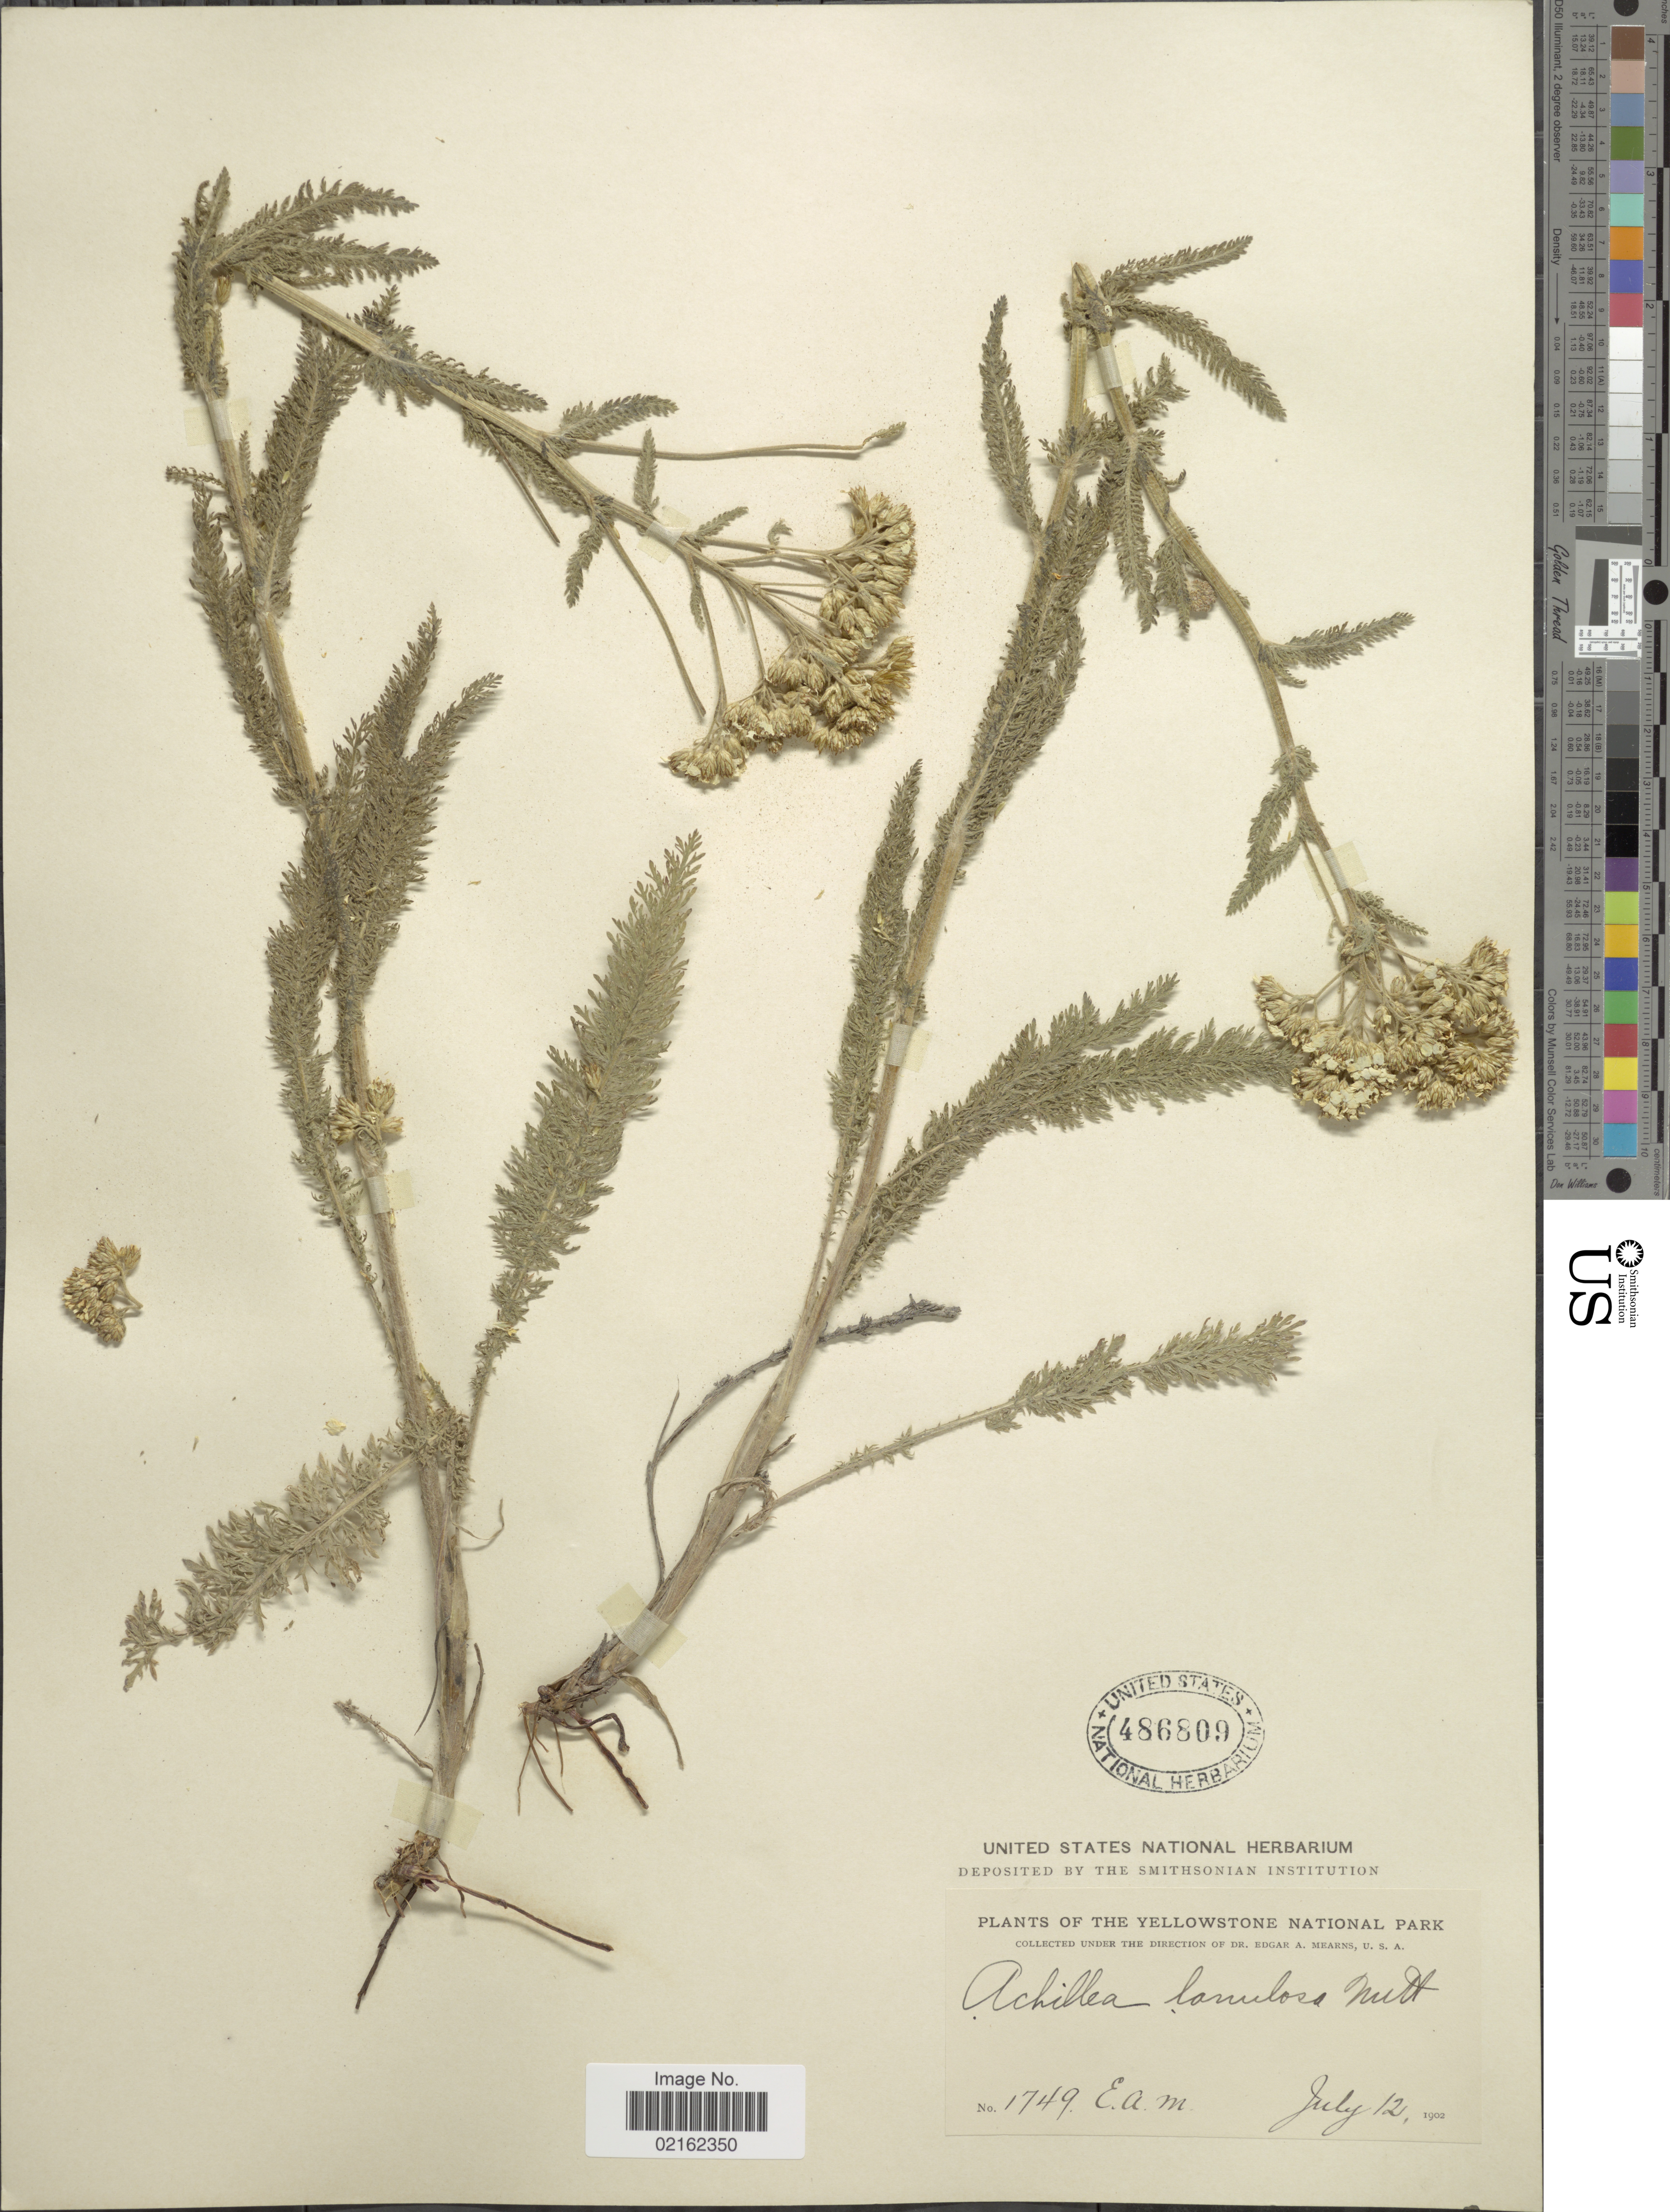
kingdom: Plantae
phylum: Tracheophyta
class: Magnoliopsida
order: Asterales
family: Asteraceae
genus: Achillea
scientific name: Achillea sp.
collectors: ex herb. Edgar A. Mearns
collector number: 1749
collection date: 1902-07-12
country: United States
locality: Yellowstone National Park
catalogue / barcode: US 486809